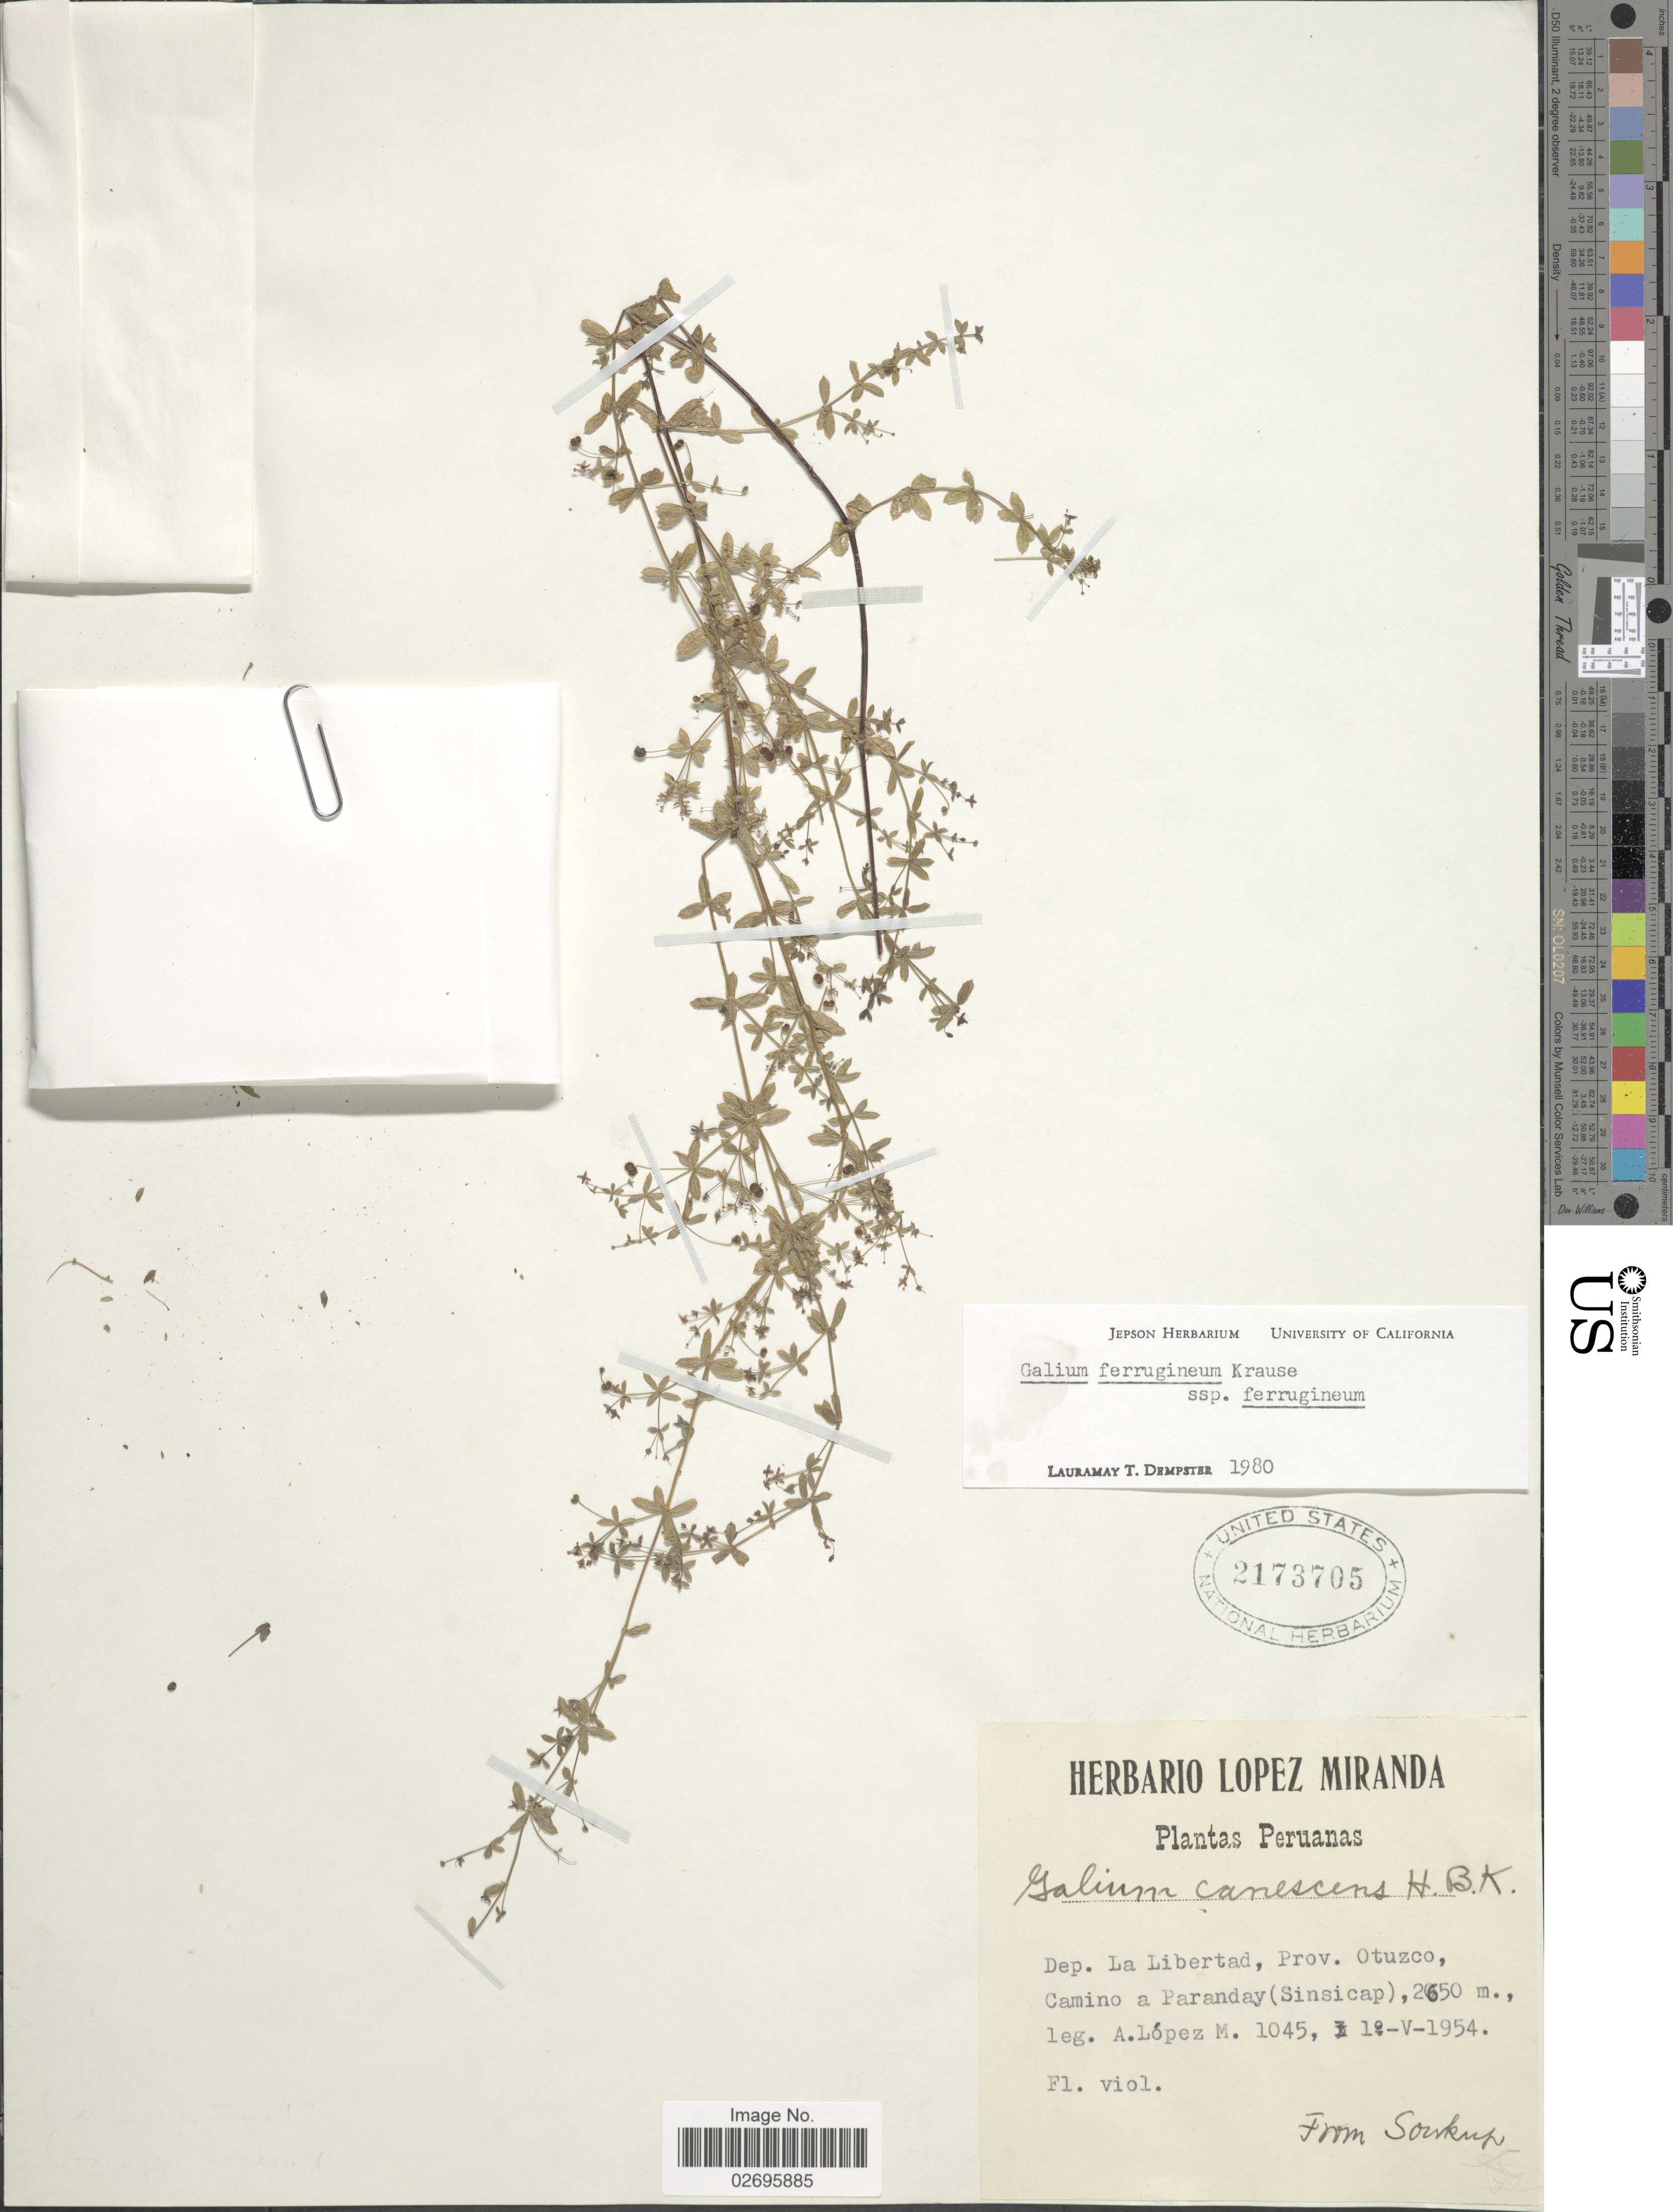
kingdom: Plantae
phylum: Tracheophyta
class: Magnoliopsida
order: Gentianales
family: Rubiaceae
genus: Galium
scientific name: Galium ferrugineum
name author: K. Krause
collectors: A. López M.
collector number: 1045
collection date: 1954-05-10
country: Peru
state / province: La Libertad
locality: Dep. La Libertad, Prov. Otuzco, Camino a Paranday (Sinsicap)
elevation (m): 2650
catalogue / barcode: US 2173705